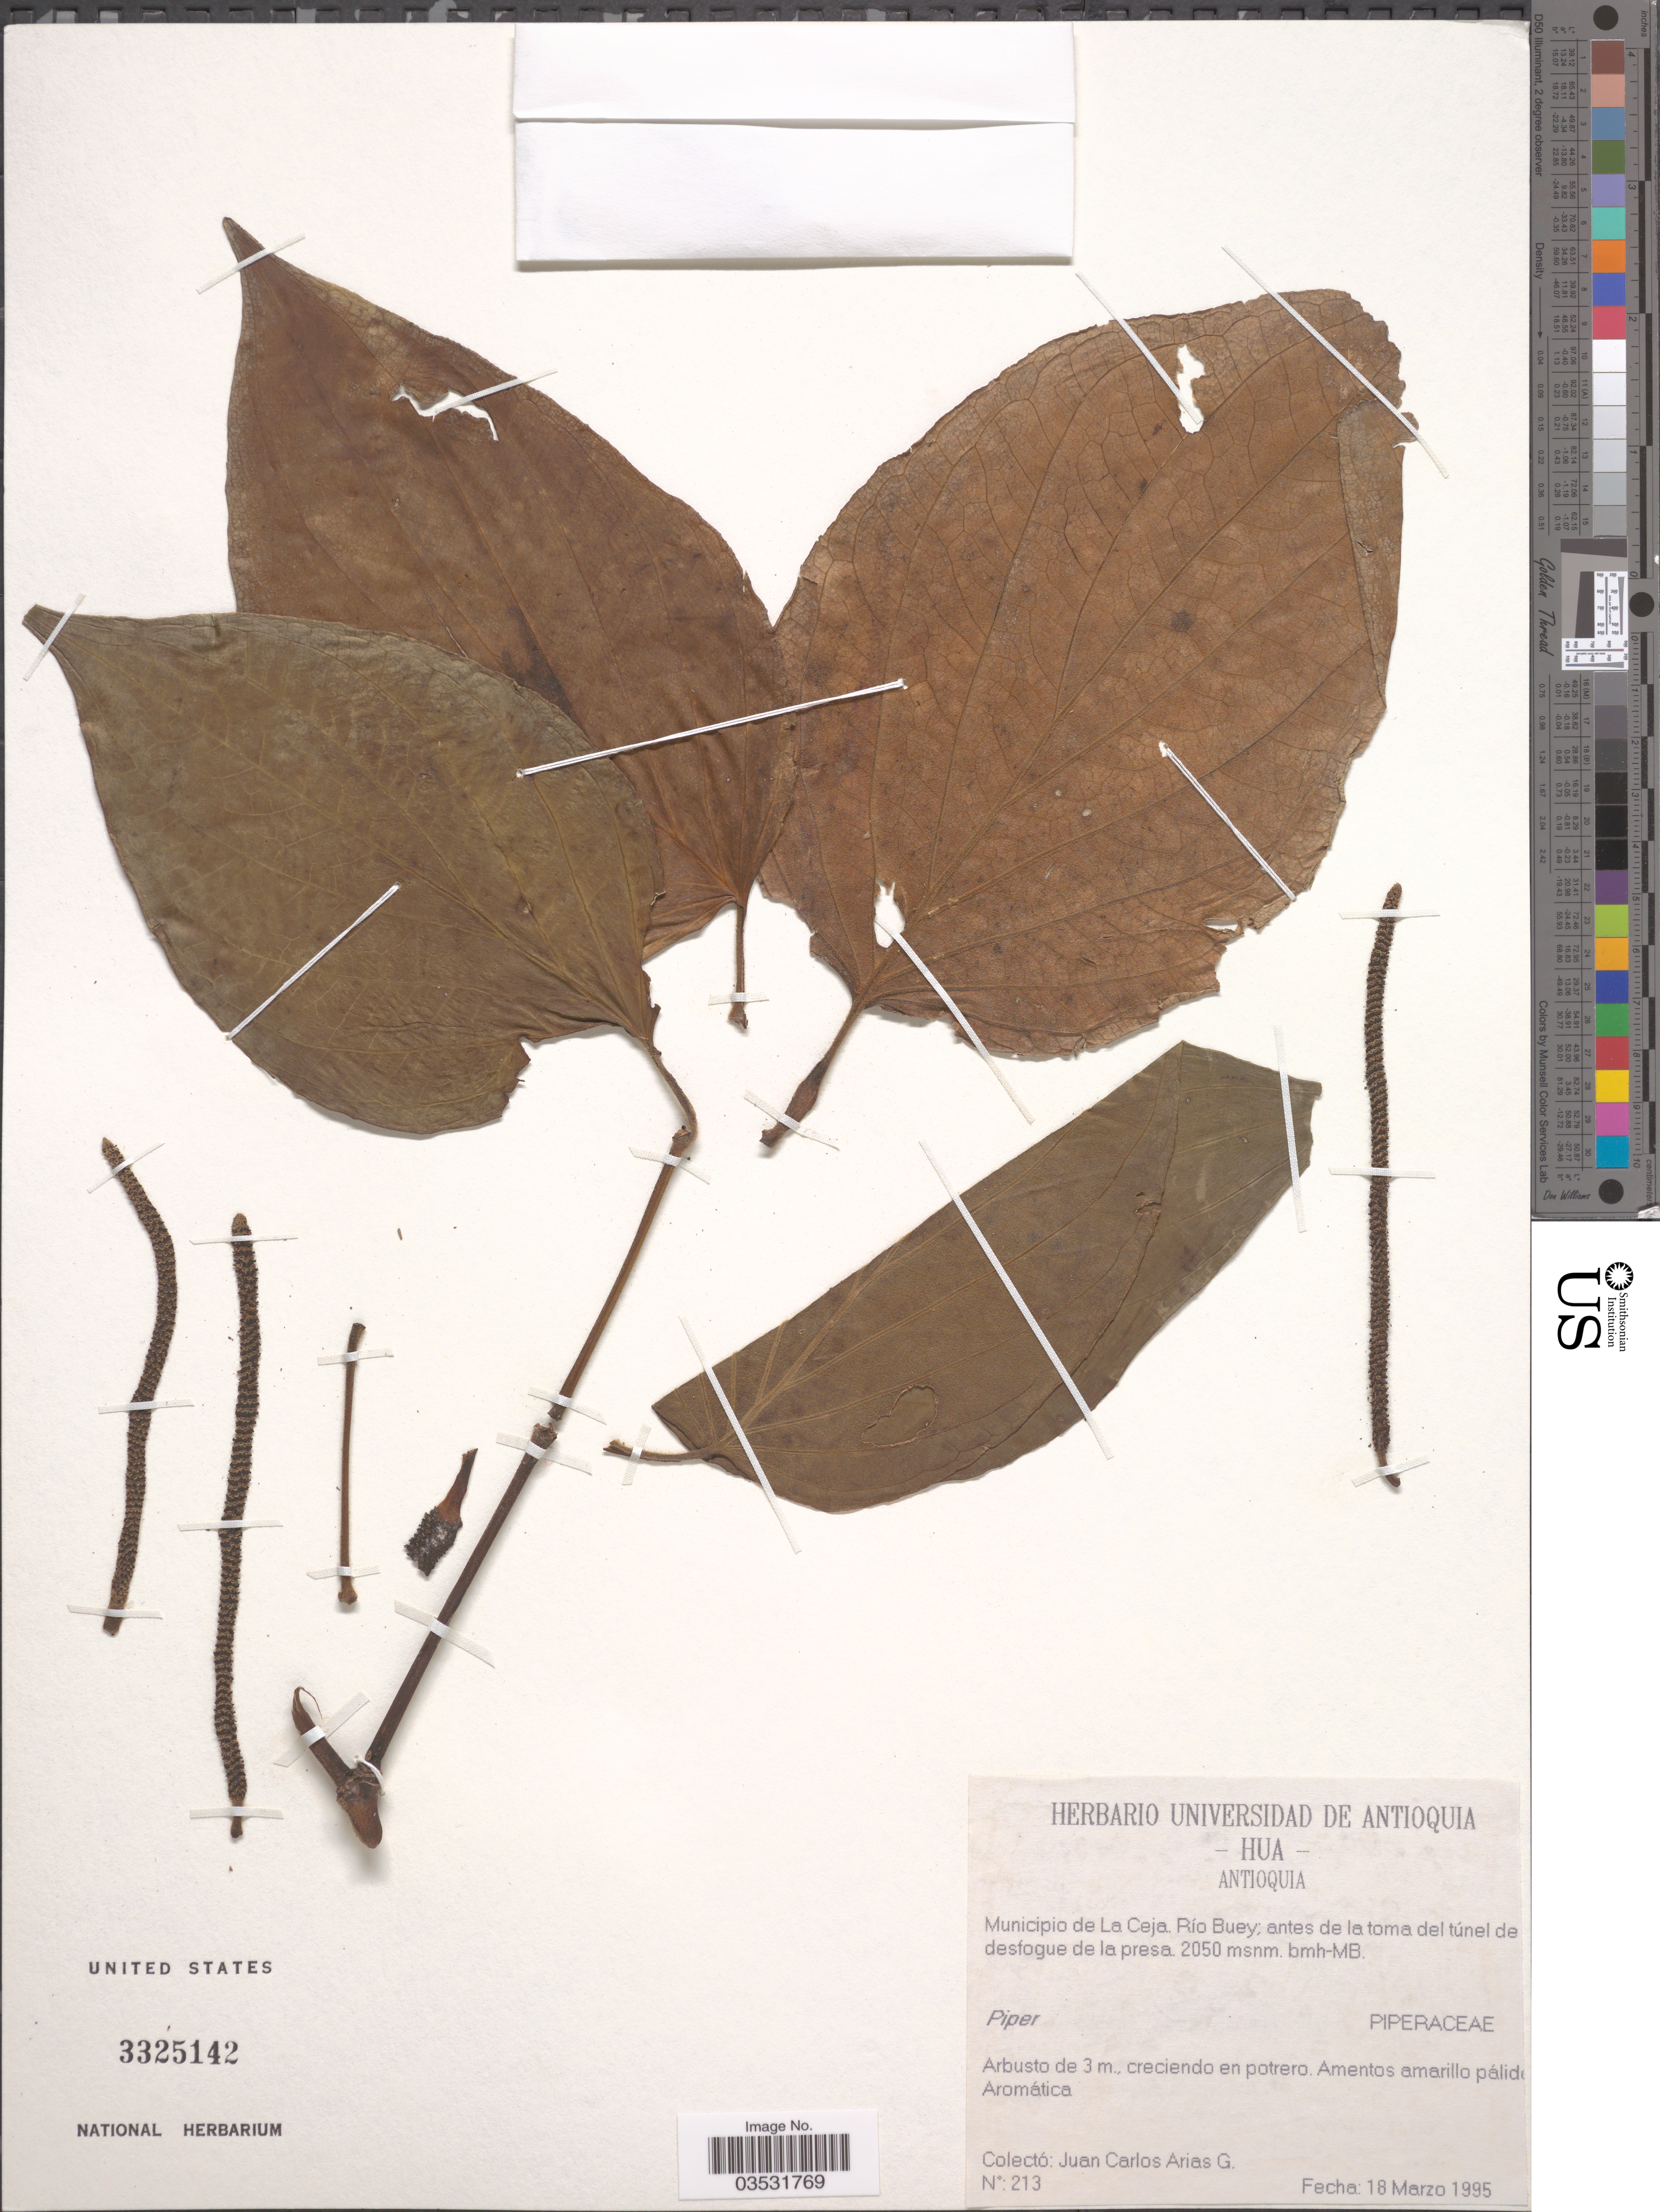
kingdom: Plantae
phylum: Tracheophyta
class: Magnoliopsida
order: Piperales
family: Piperaceae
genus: Piper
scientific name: Piper sp.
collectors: J. Arias G.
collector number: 213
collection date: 1995-03-18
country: Colombia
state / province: Antioquia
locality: Municipio de La Ceja. Río Buey; antes de la toma del túnel de desfogue de la presa.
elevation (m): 2050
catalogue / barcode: US 3325142